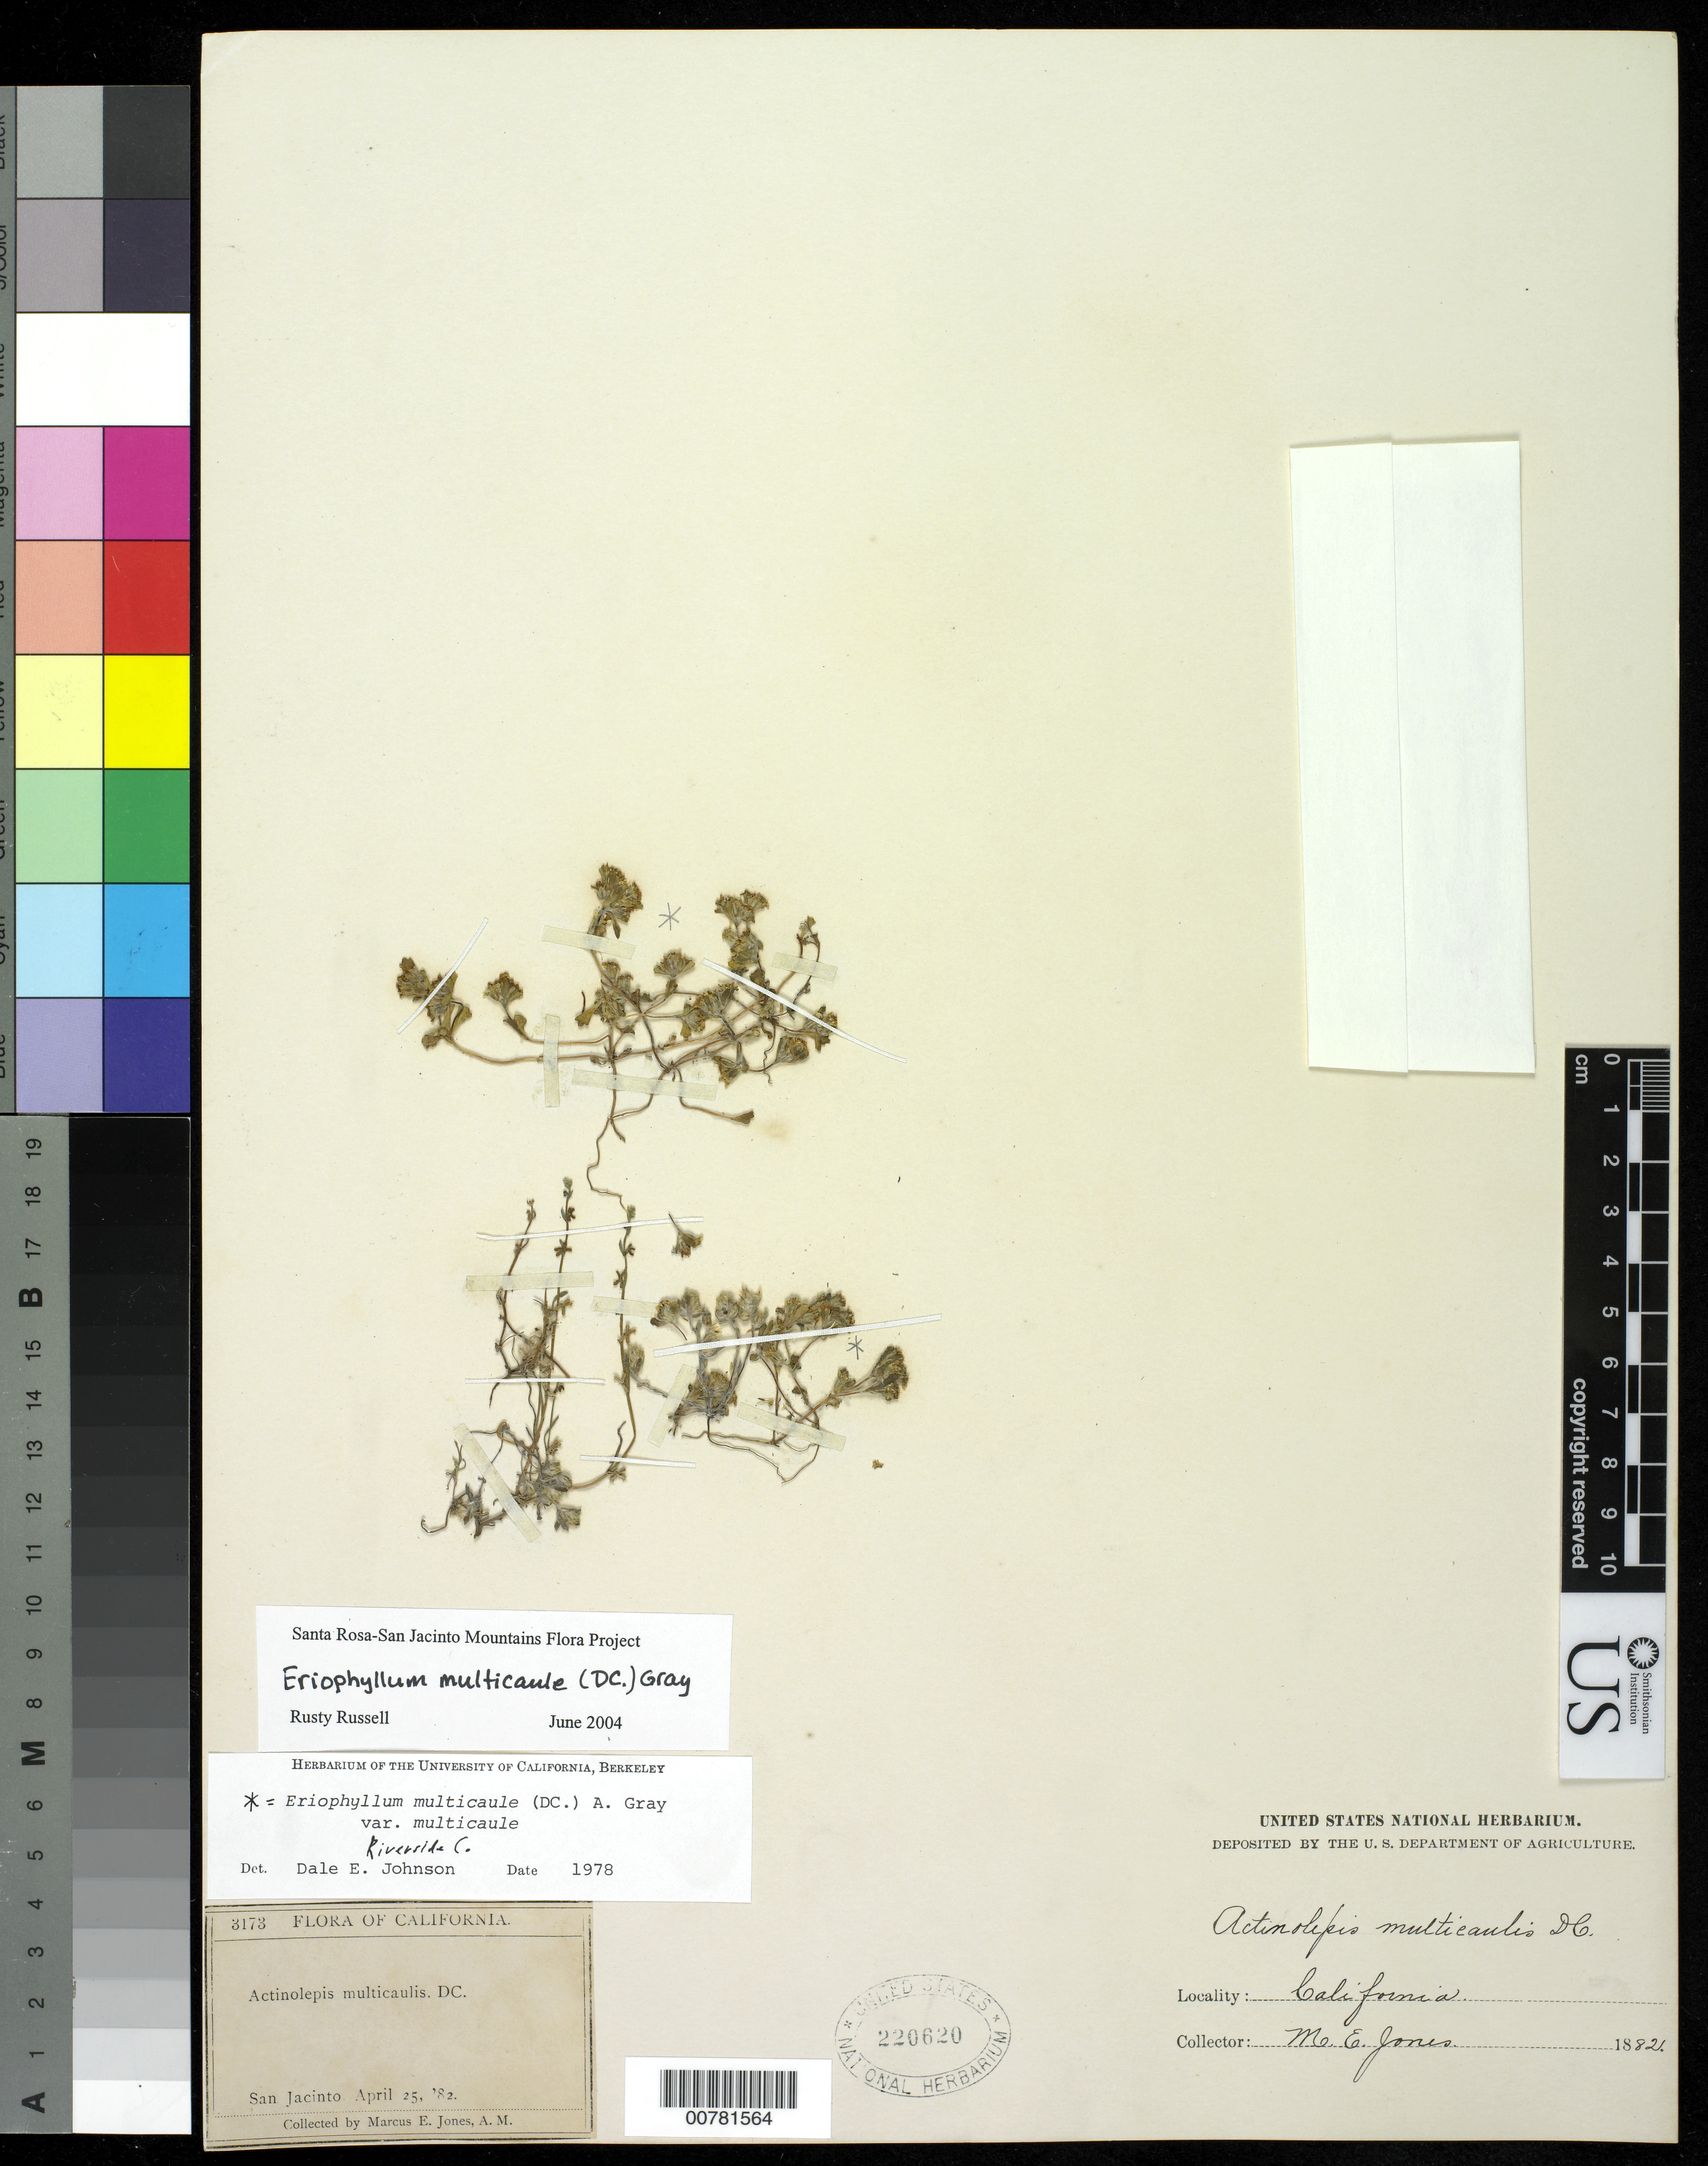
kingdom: Plantae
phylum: Tracheophyta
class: Magnoliopsida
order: Asterales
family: Asteraceae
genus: Eriophyllum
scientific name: Eriophyllum multicaule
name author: (DC.) A. Gray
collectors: M. E. Jones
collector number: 3173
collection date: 1882-04-25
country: United States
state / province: California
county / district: Riverside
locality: San Jacinto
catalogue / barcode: US 220620